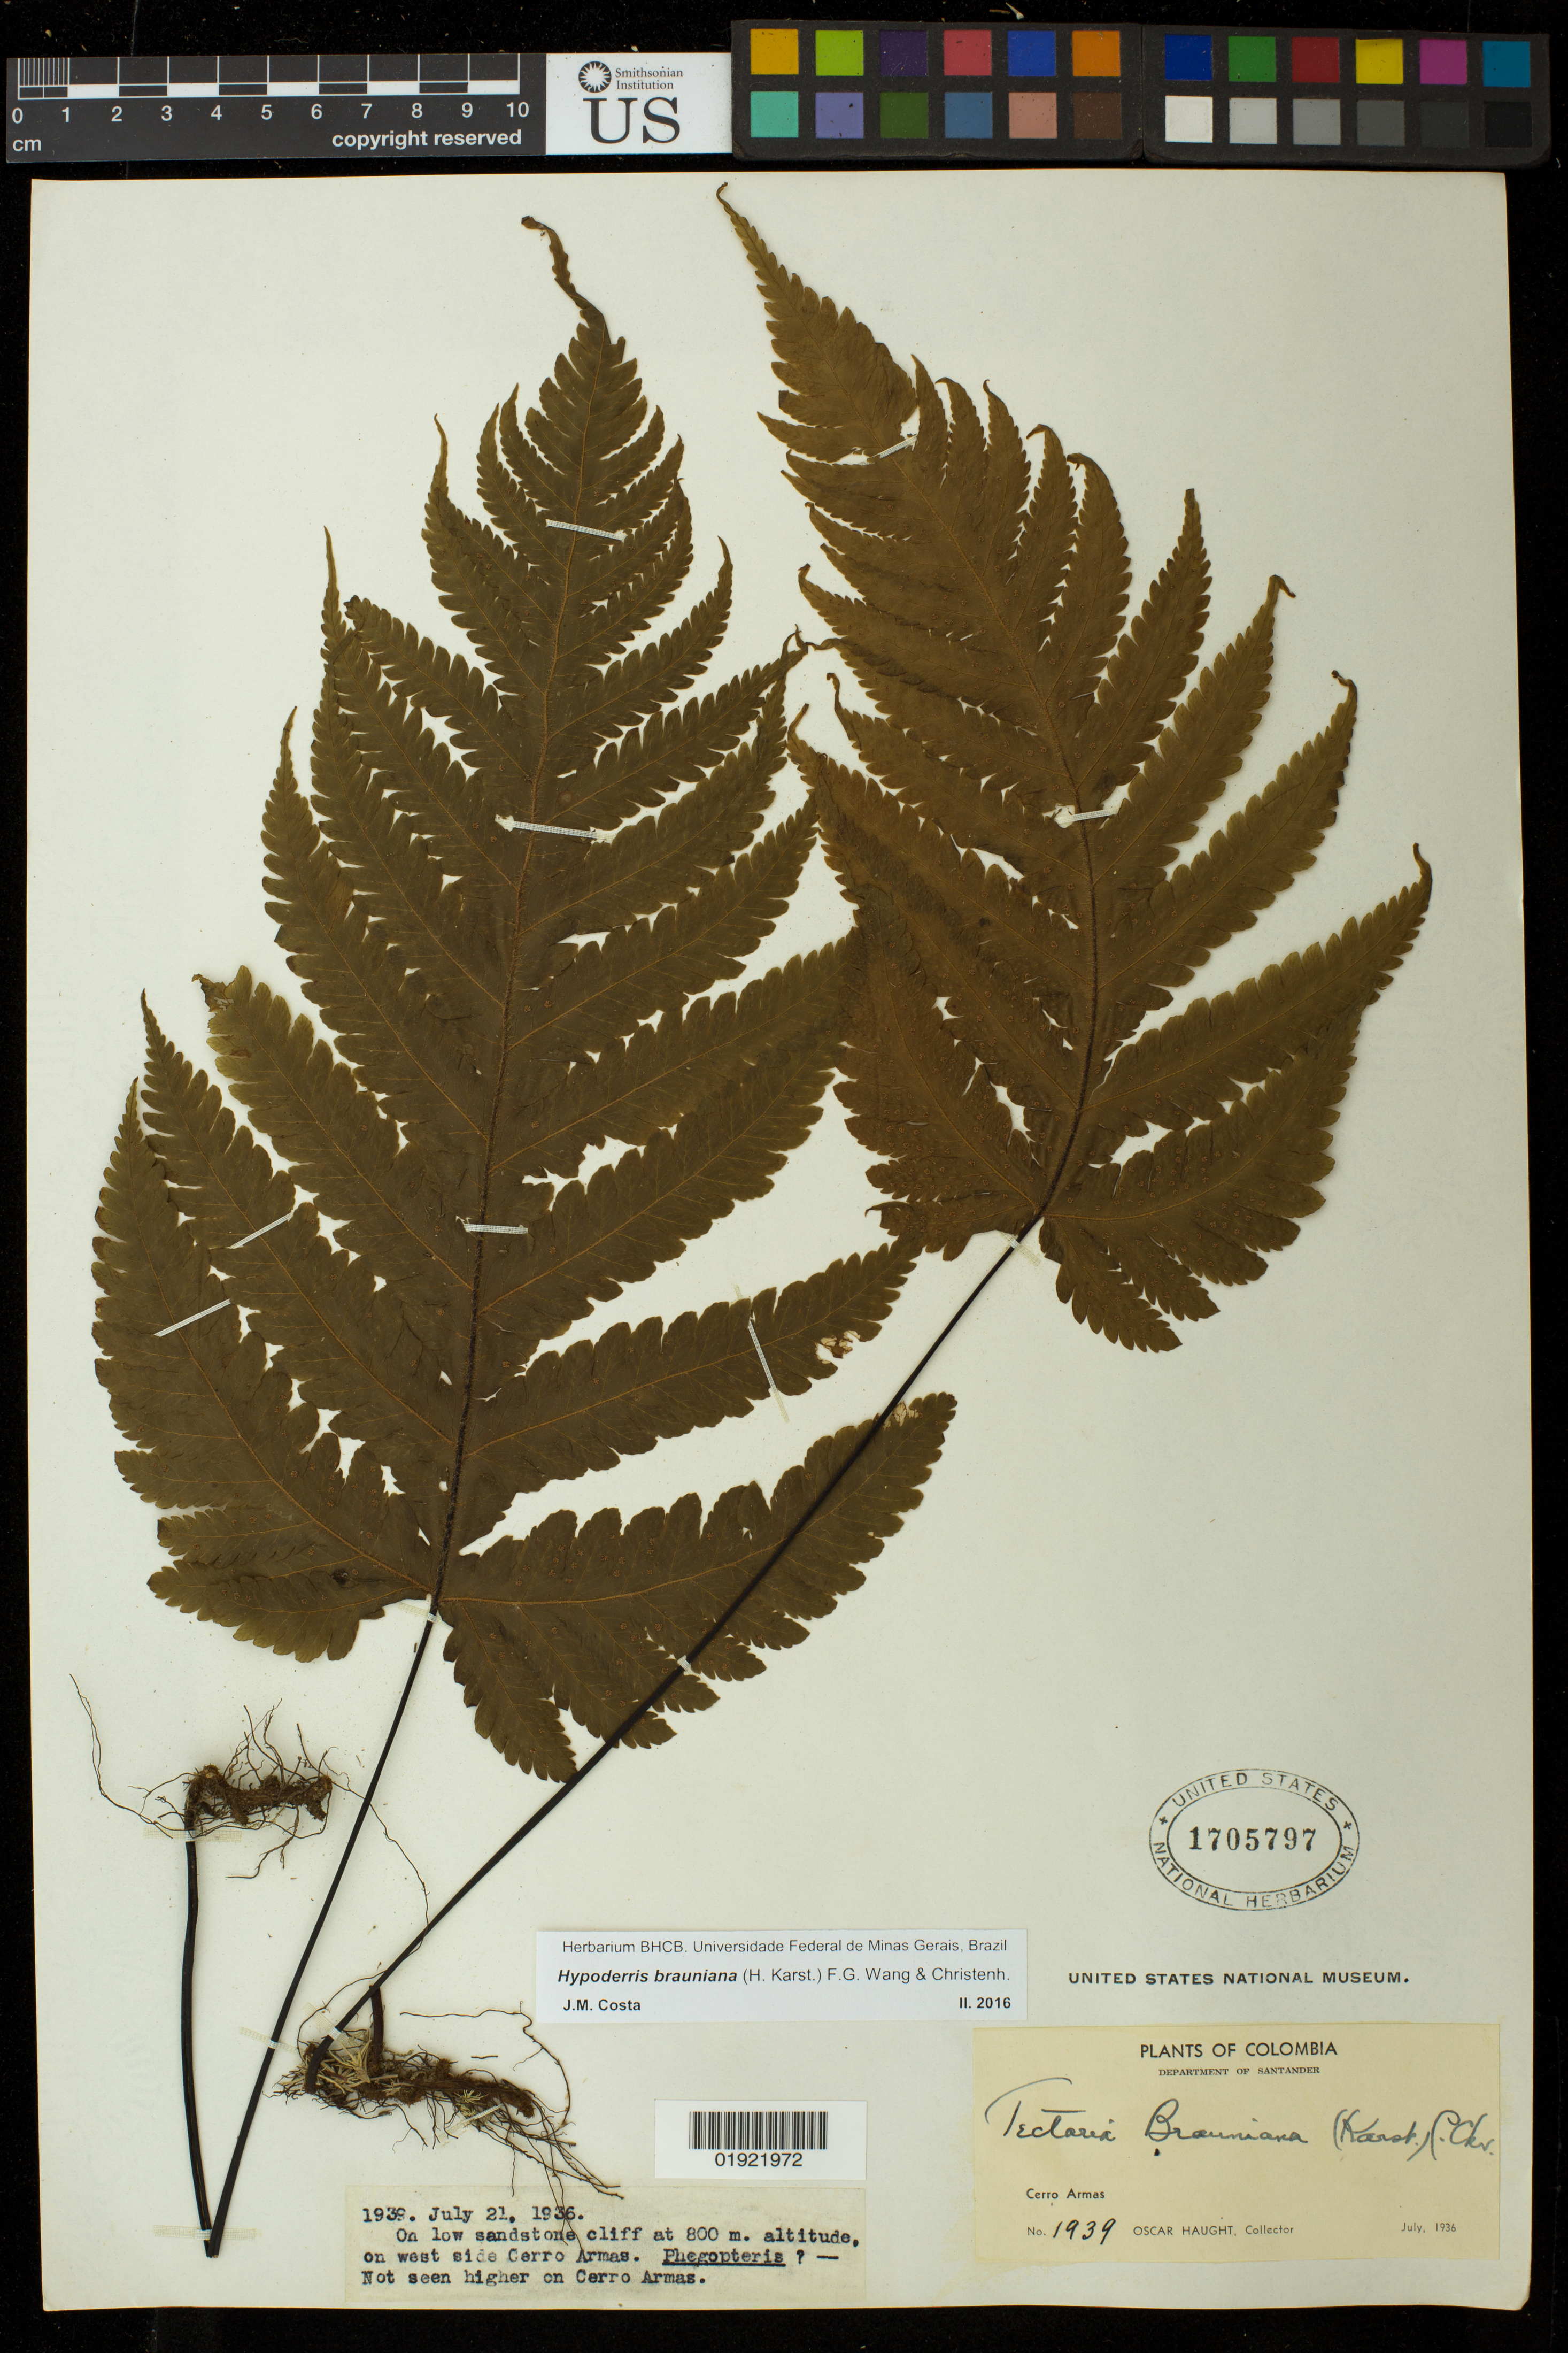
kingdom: Plantae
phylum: Tracheophyta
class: Polypodiopsida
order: Polypodiales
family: Tectariaceae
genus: Hypoderris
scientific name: Hypoderris brauniana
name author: (H. Karst.) Wang & Christenh.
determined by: Costa, J. M.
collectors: O. Haught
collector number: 1939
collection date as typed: July 21, 1936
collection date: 1936-07-21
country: Colombia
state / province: Santander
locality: Cerro Armas, on west side Cerro Armas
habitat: on low sandstone cliff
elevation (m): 800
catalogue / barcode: US 1705797